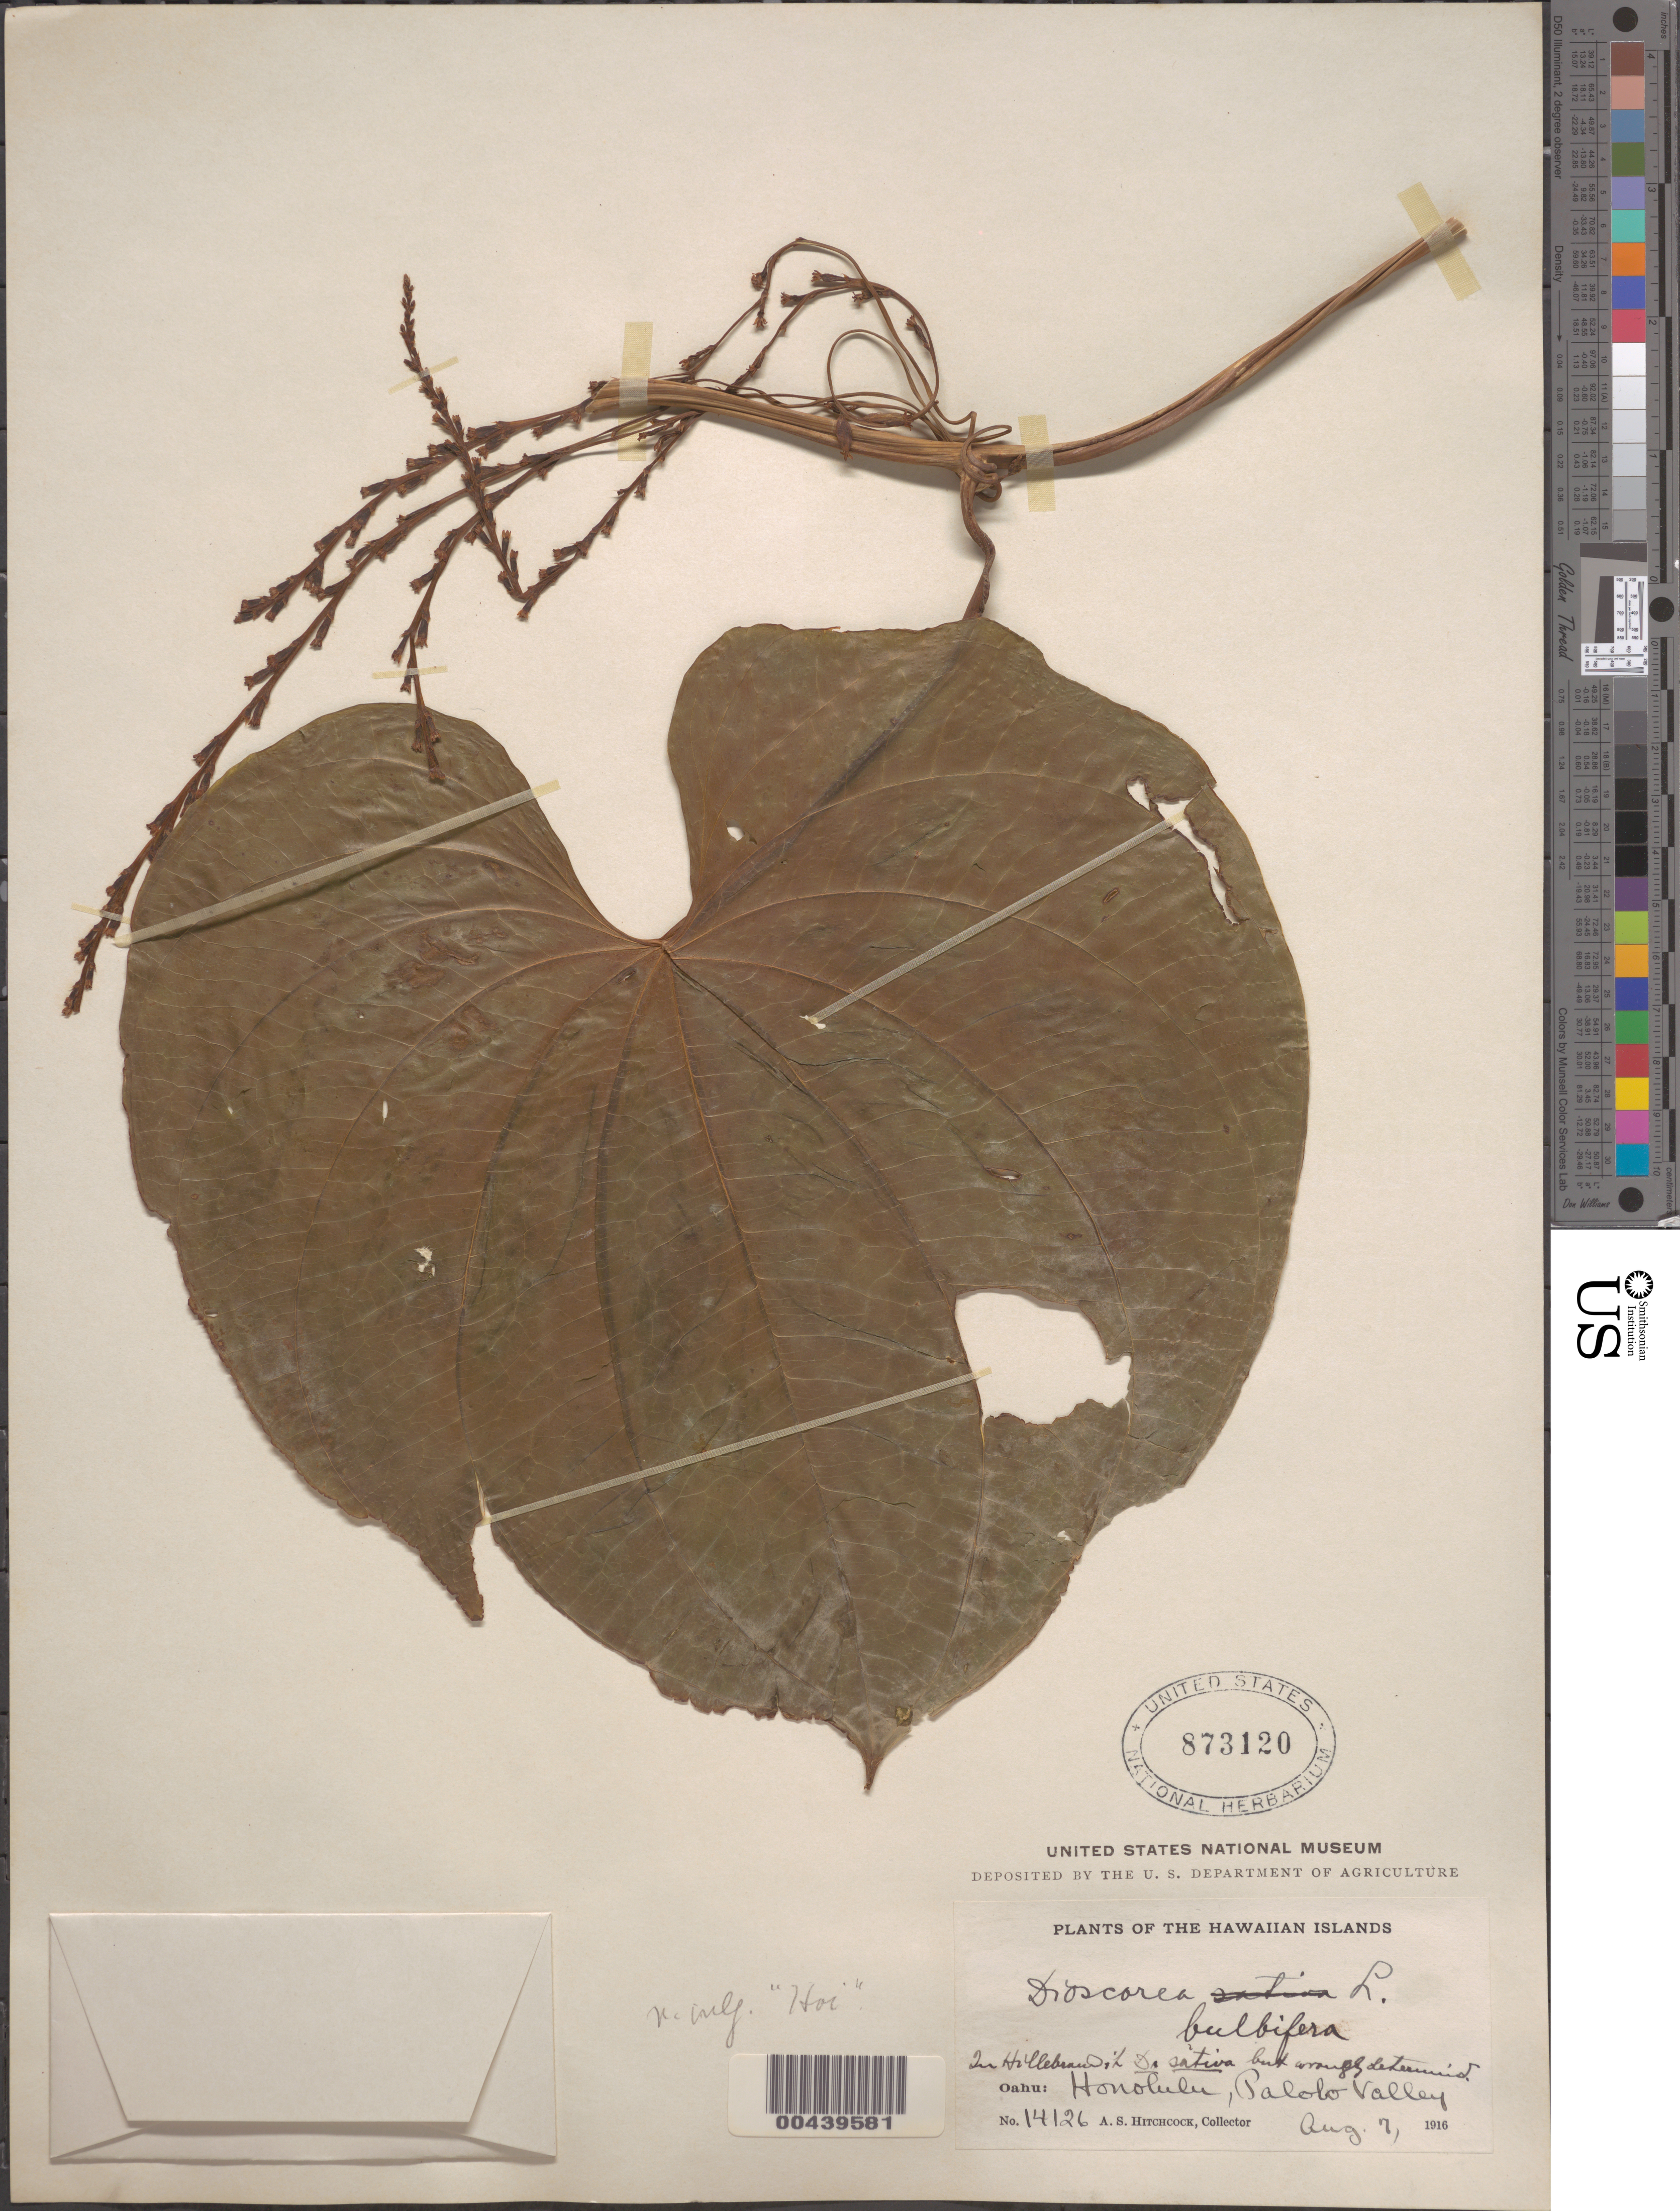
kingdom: Plantae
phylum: Tracheophyta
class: Liliopsida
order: Dioscoreales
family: Dioscoreaceae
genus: Dioscorea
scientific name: Dioscorea bulbifera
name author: L.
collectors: A. S. Hitchcock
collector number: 14126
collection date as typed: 7 Aug 1916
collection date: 1916-08-07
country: United States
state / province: Hawaii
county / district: Honolulu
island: Oahu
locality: Honolulu, Palolo Valley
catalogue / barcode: US 873120